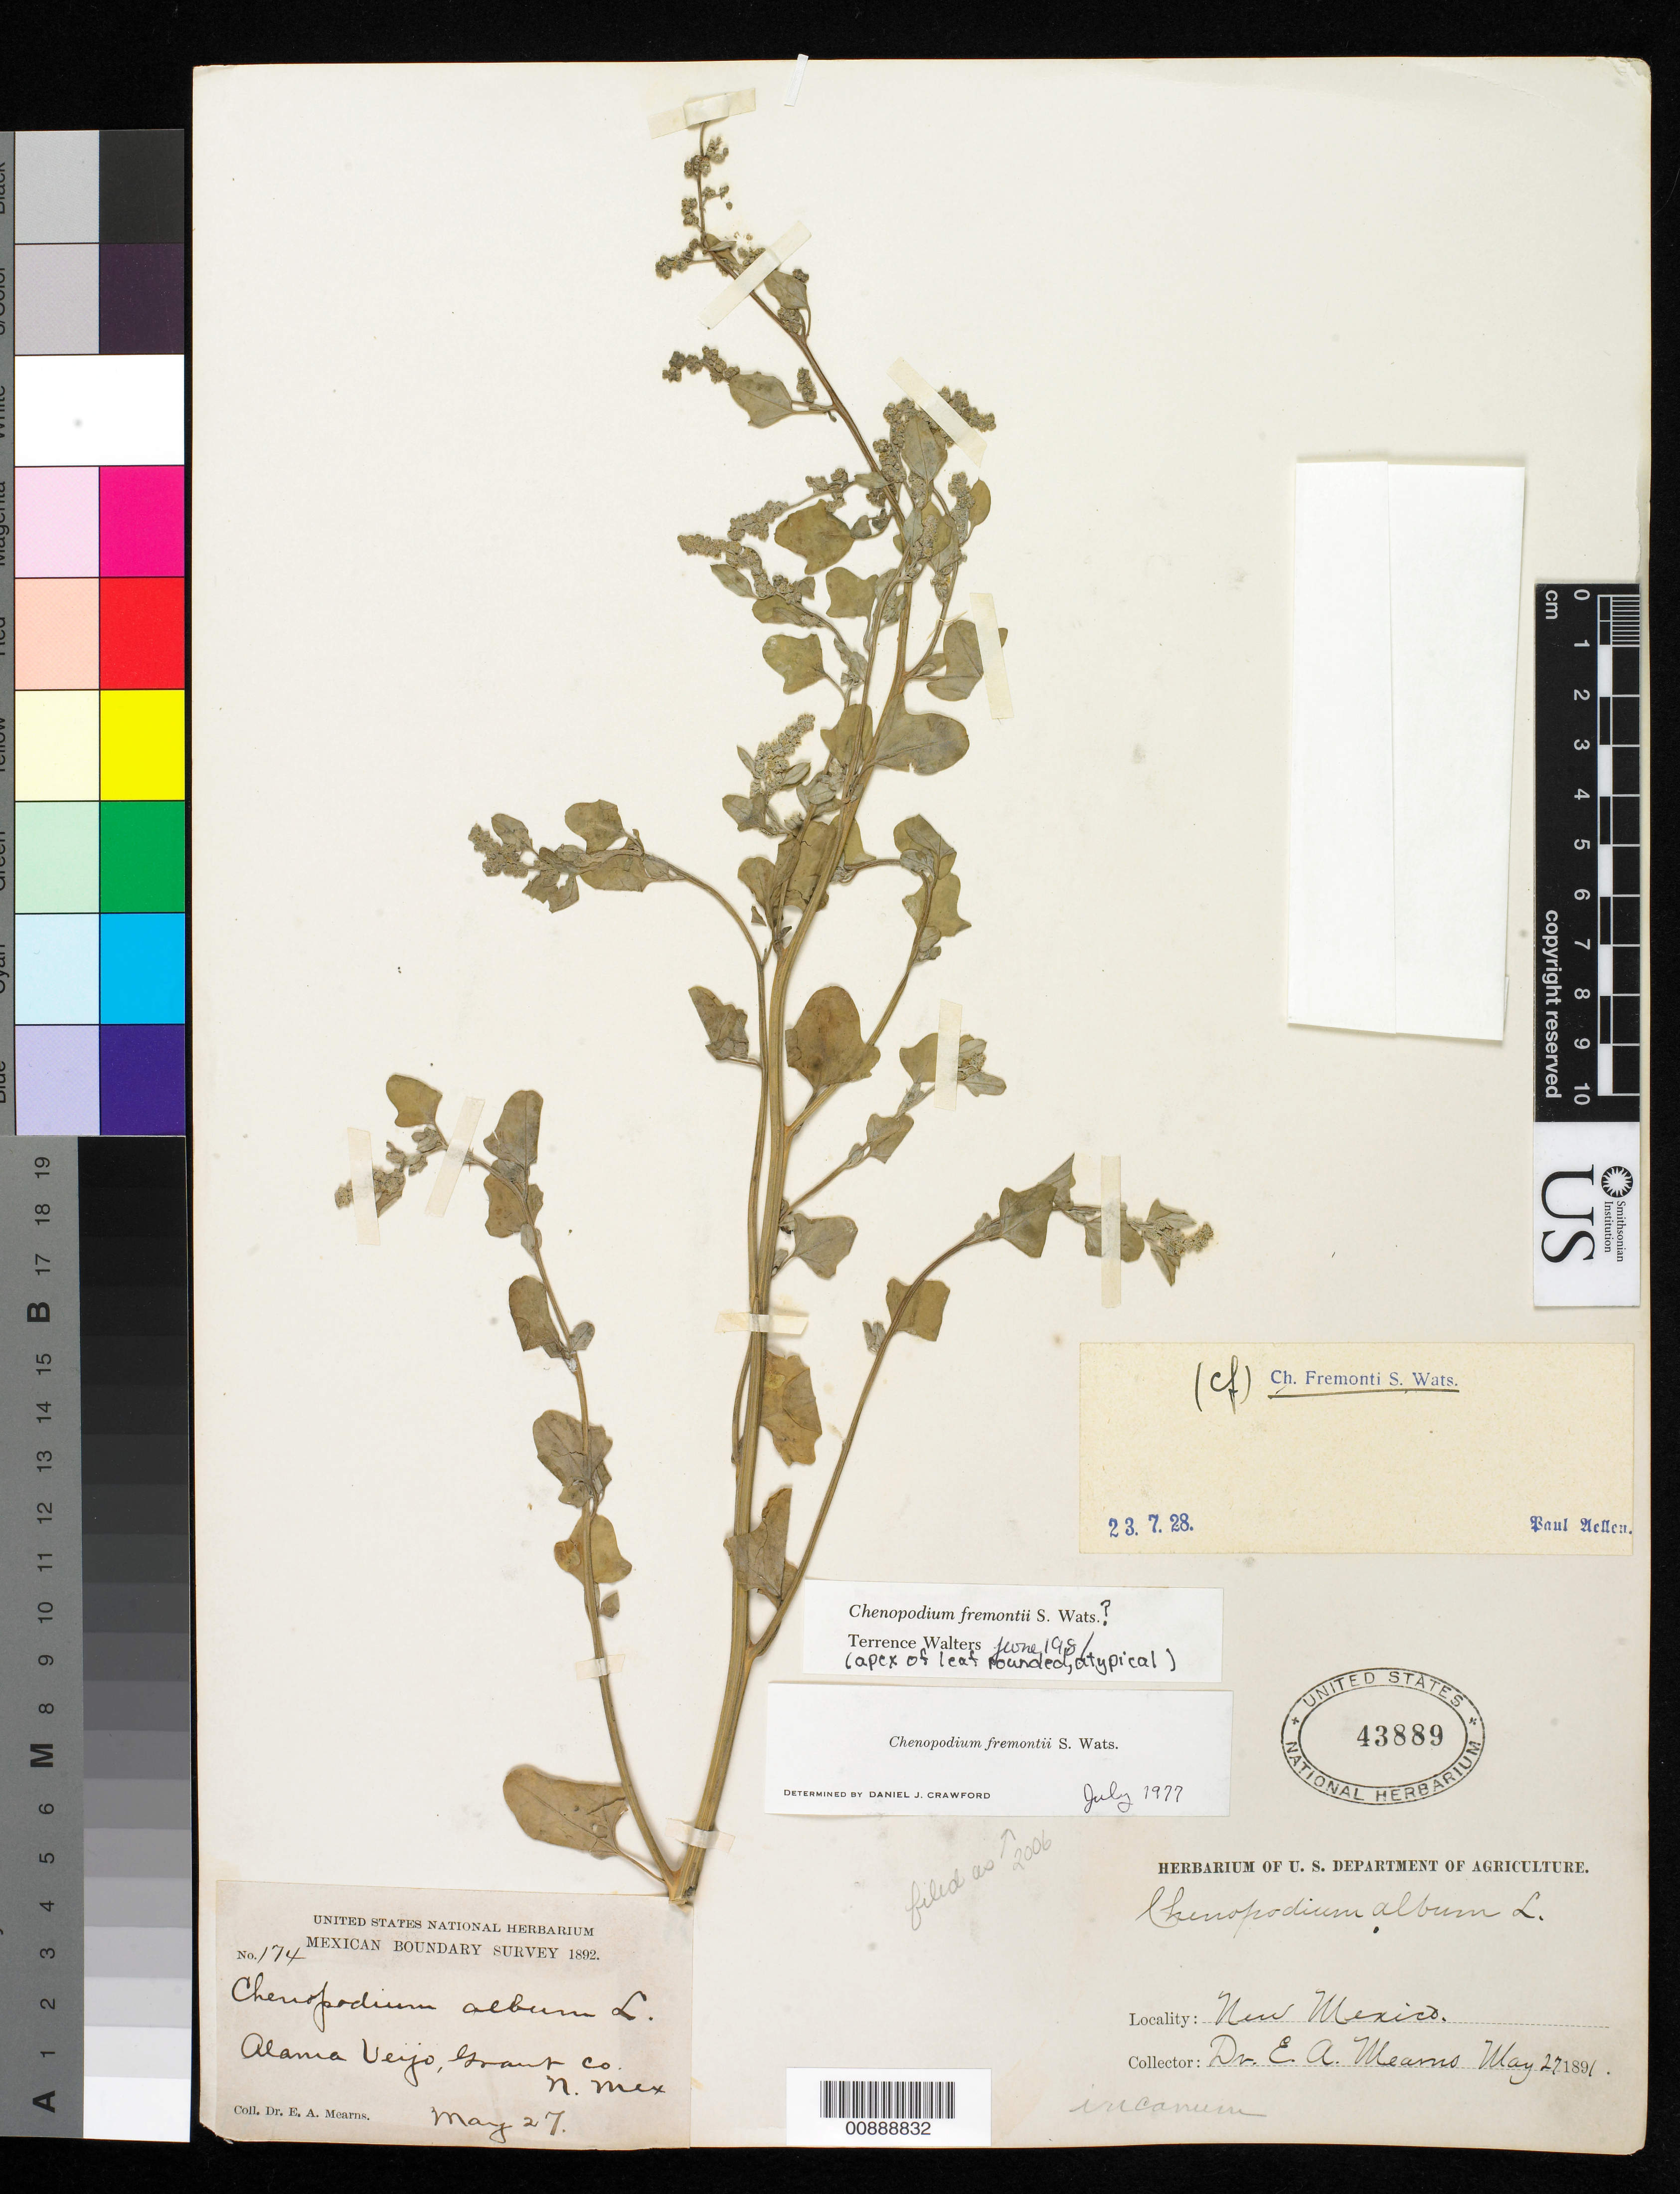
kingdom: Plantae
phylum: Tracheophyta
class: Magnoliopsida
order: Caryophyllales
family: Amaranthaceae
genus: Chenopodium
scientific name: Chenopodium fremontii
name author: S. Watson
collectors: E. A. Mearns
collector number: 174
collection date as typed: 27 May 1892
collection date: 1892-05-27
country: United States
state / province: New Mexico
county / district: Grant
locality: Alamo Viejo, Grant County, New Mexico.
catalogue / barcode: US 43889